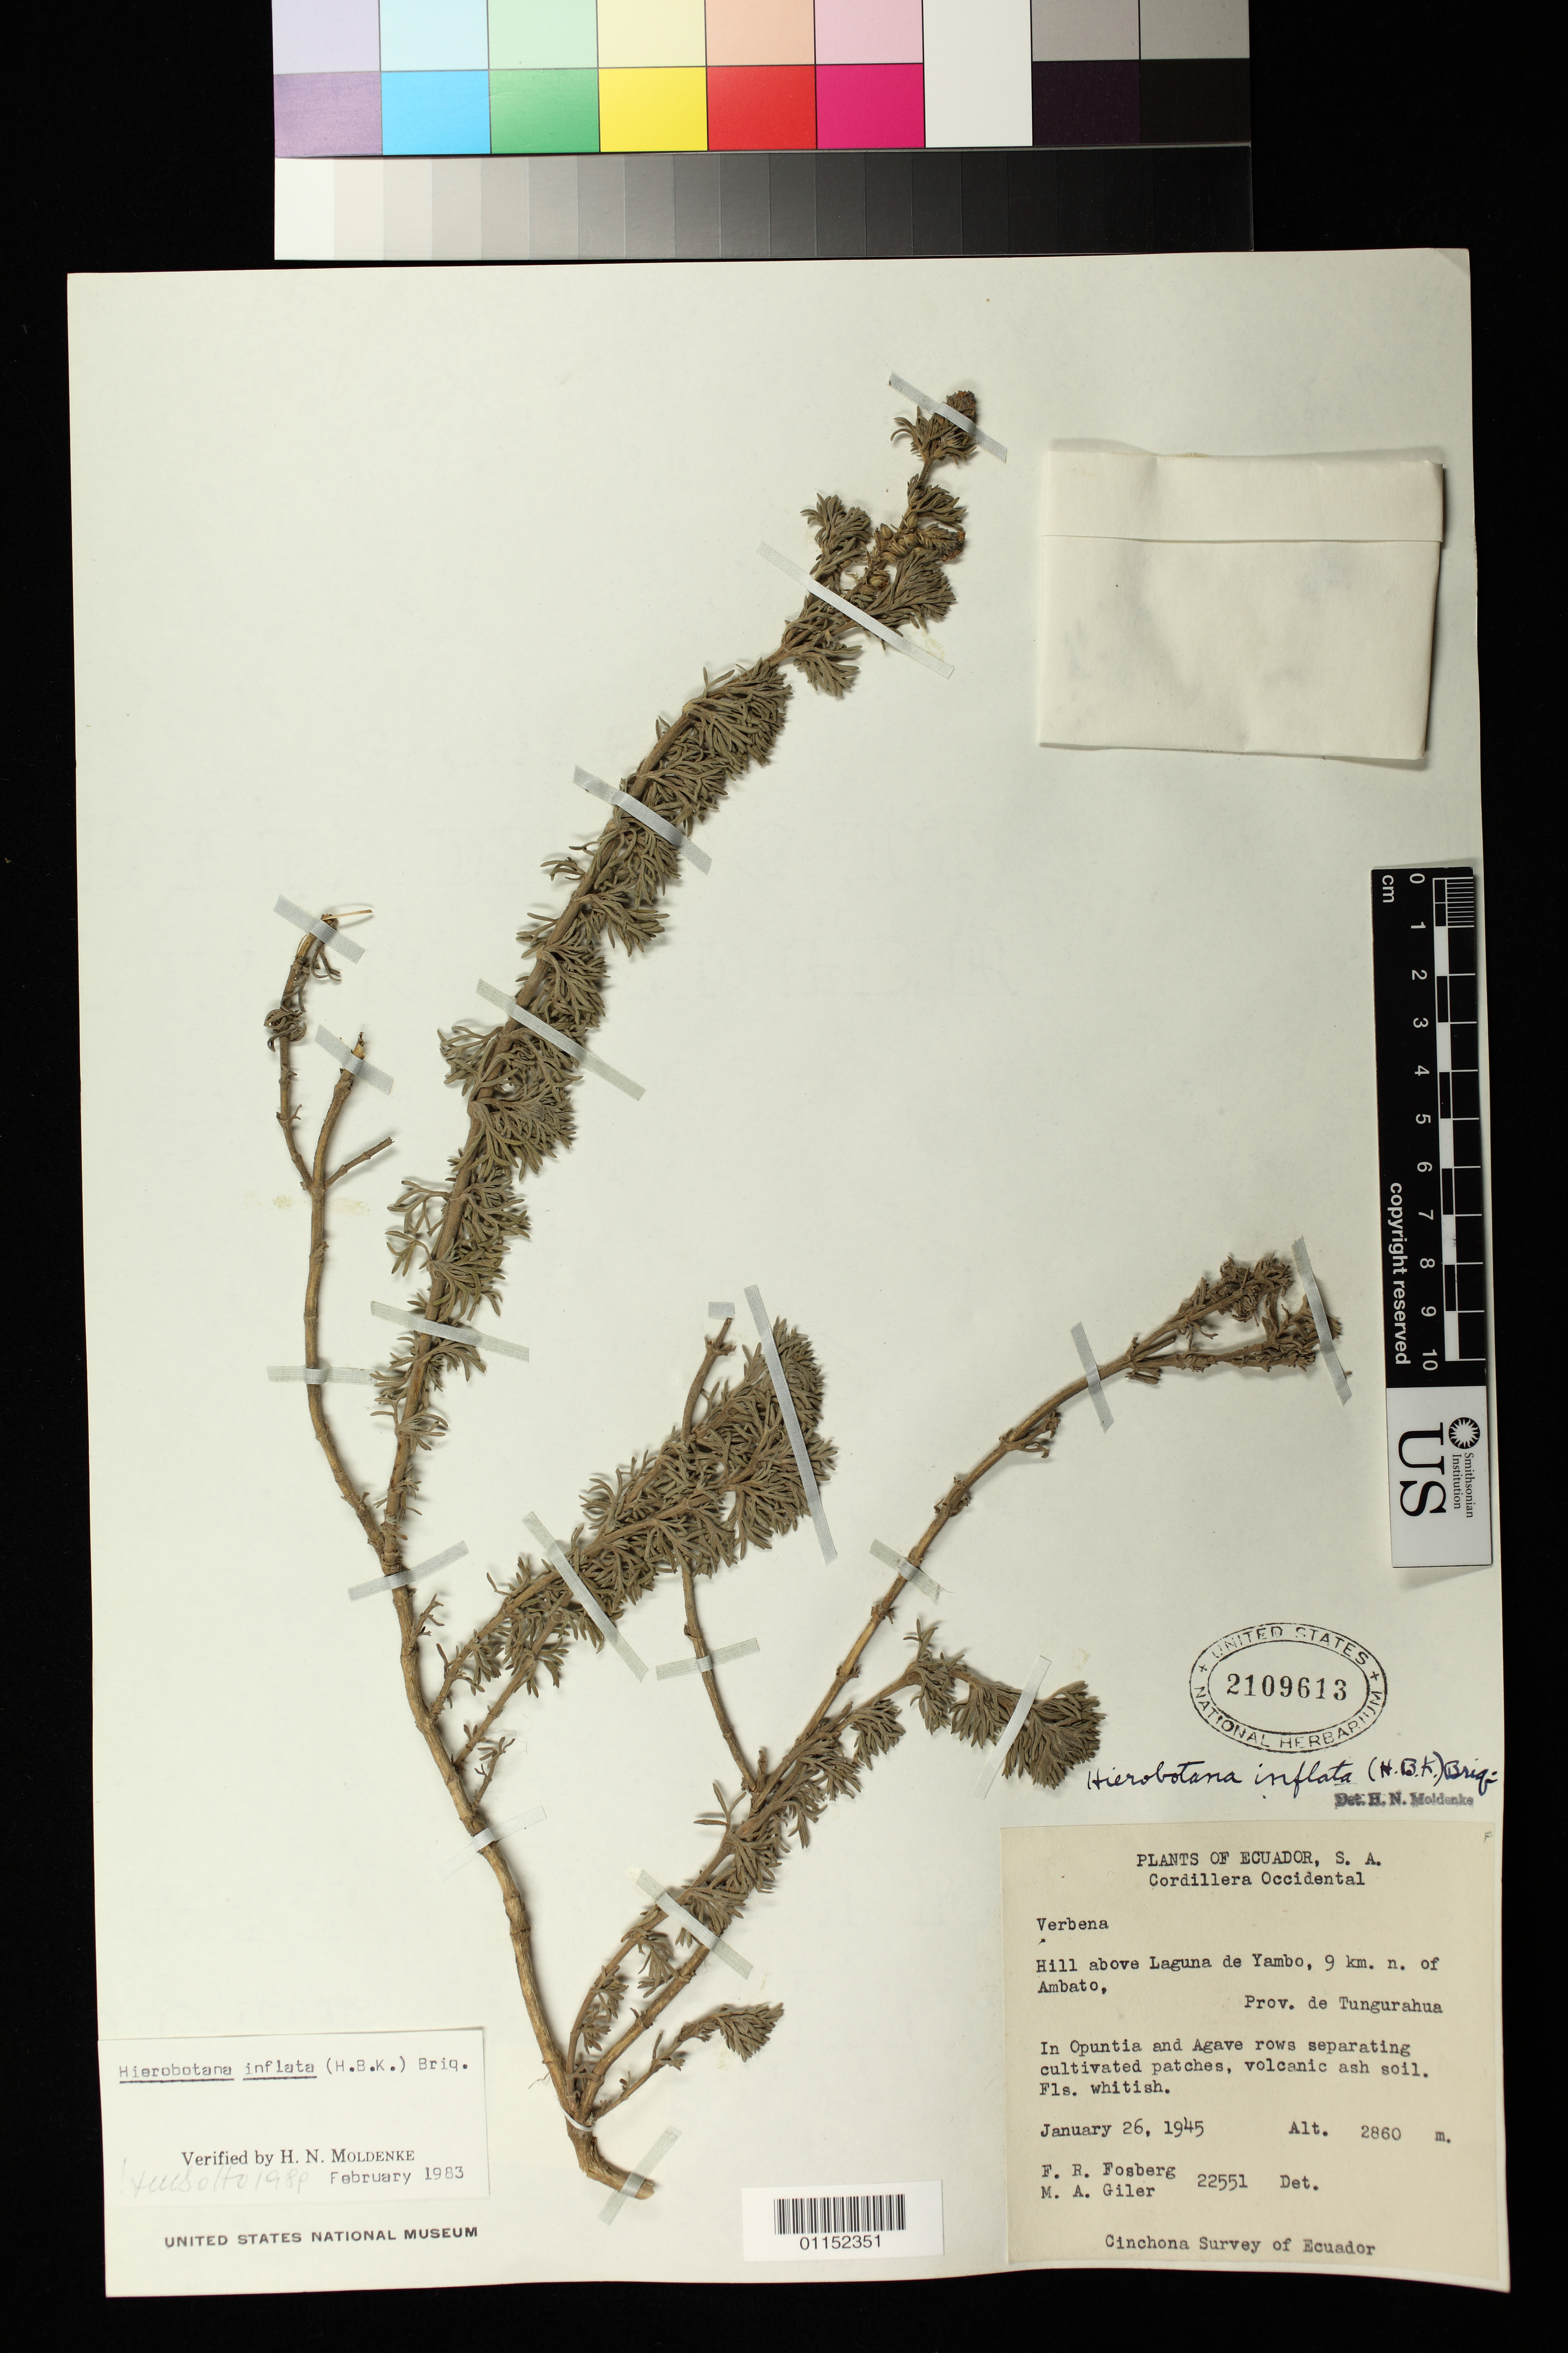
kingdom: Plantae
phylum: Tracheophyta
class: Magnoliopsida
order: Lamiales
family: Verbenaceae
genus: Hierobotana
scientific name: Hierobotana inflata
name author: (Kunth) Briq.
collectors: F. R. Fosberg & M. Giler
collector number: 22551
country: Ecuador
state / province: Tungurahua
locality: Hill above Laguna de Yambo, N of Ambato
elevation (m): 2860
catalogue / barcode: US 22109613